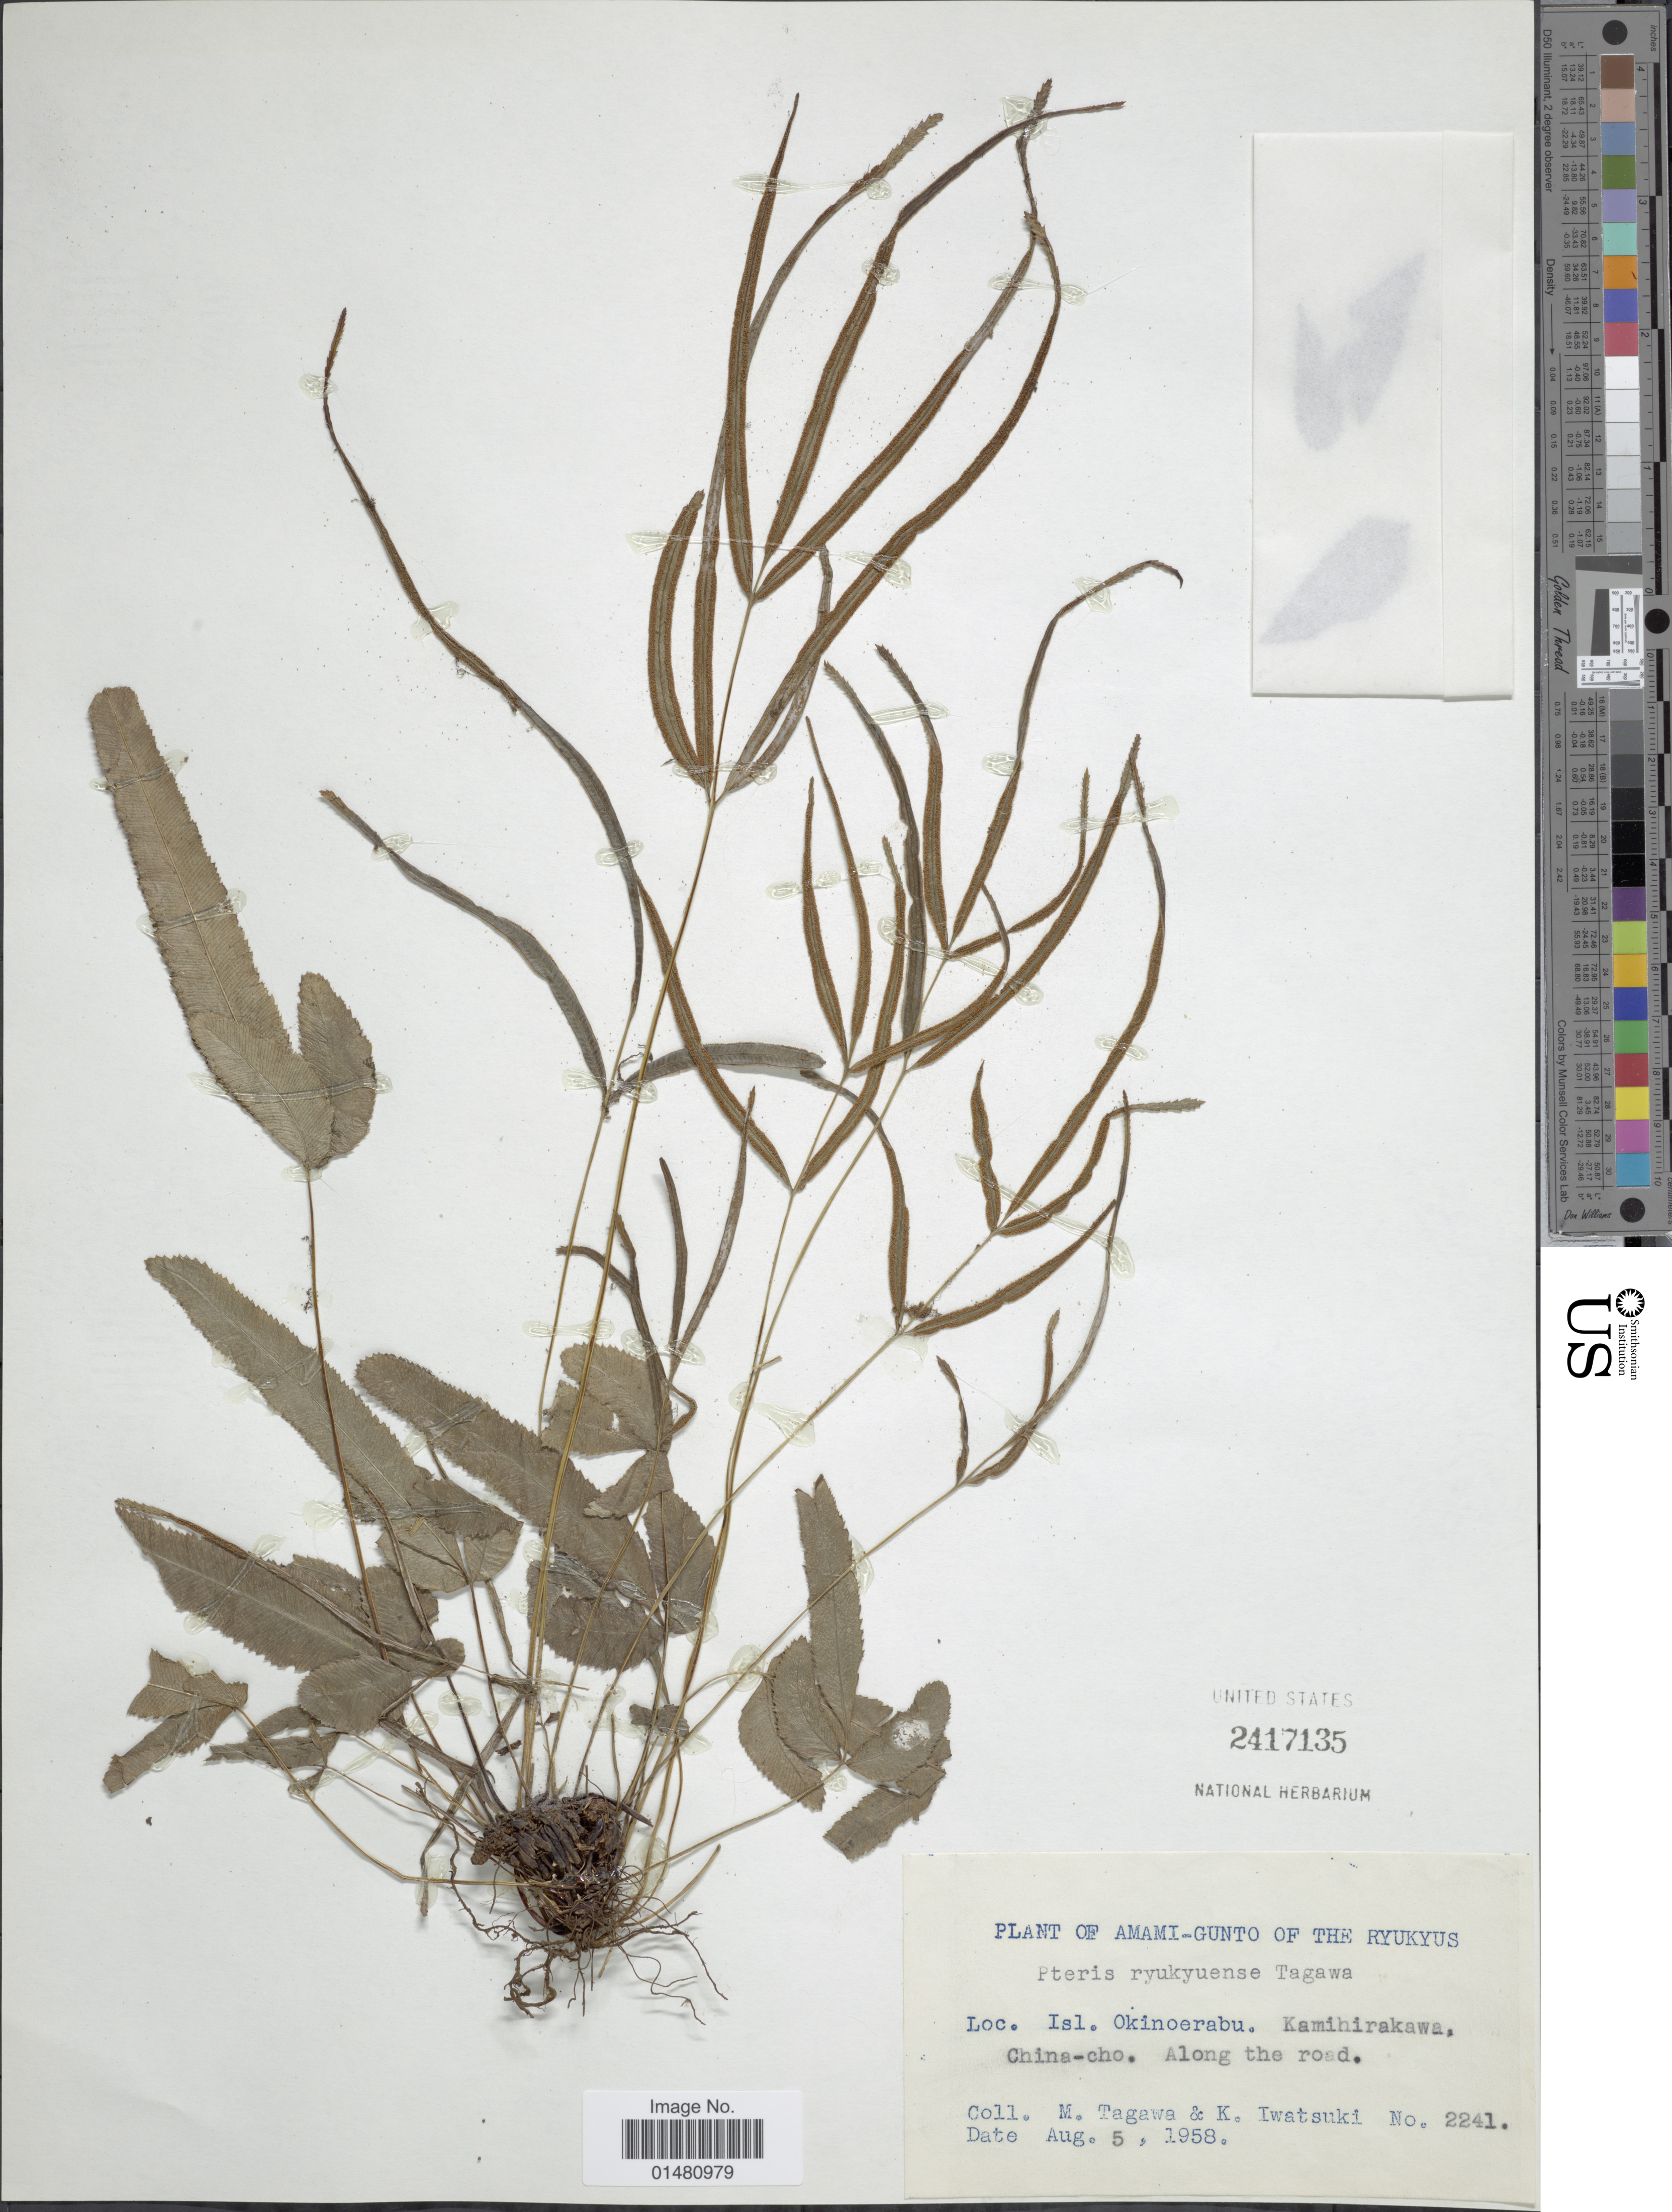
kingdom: Plantae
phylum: Tracheophyta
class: Polypodiopsida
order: Polypodiales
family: Pteridaceae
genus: Pteris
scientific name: Pteris ryukyuensis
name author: Tagawa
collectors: M. Tagawa & K. Iwatsuki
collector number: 2241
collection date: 1958-08-05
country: Japan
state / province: Okinawa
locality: Amami-gunto of the Ryukyus, Isl. Okinoerabu. Kamihirakawa, China-cho. Along the road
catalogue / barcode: US 2417135